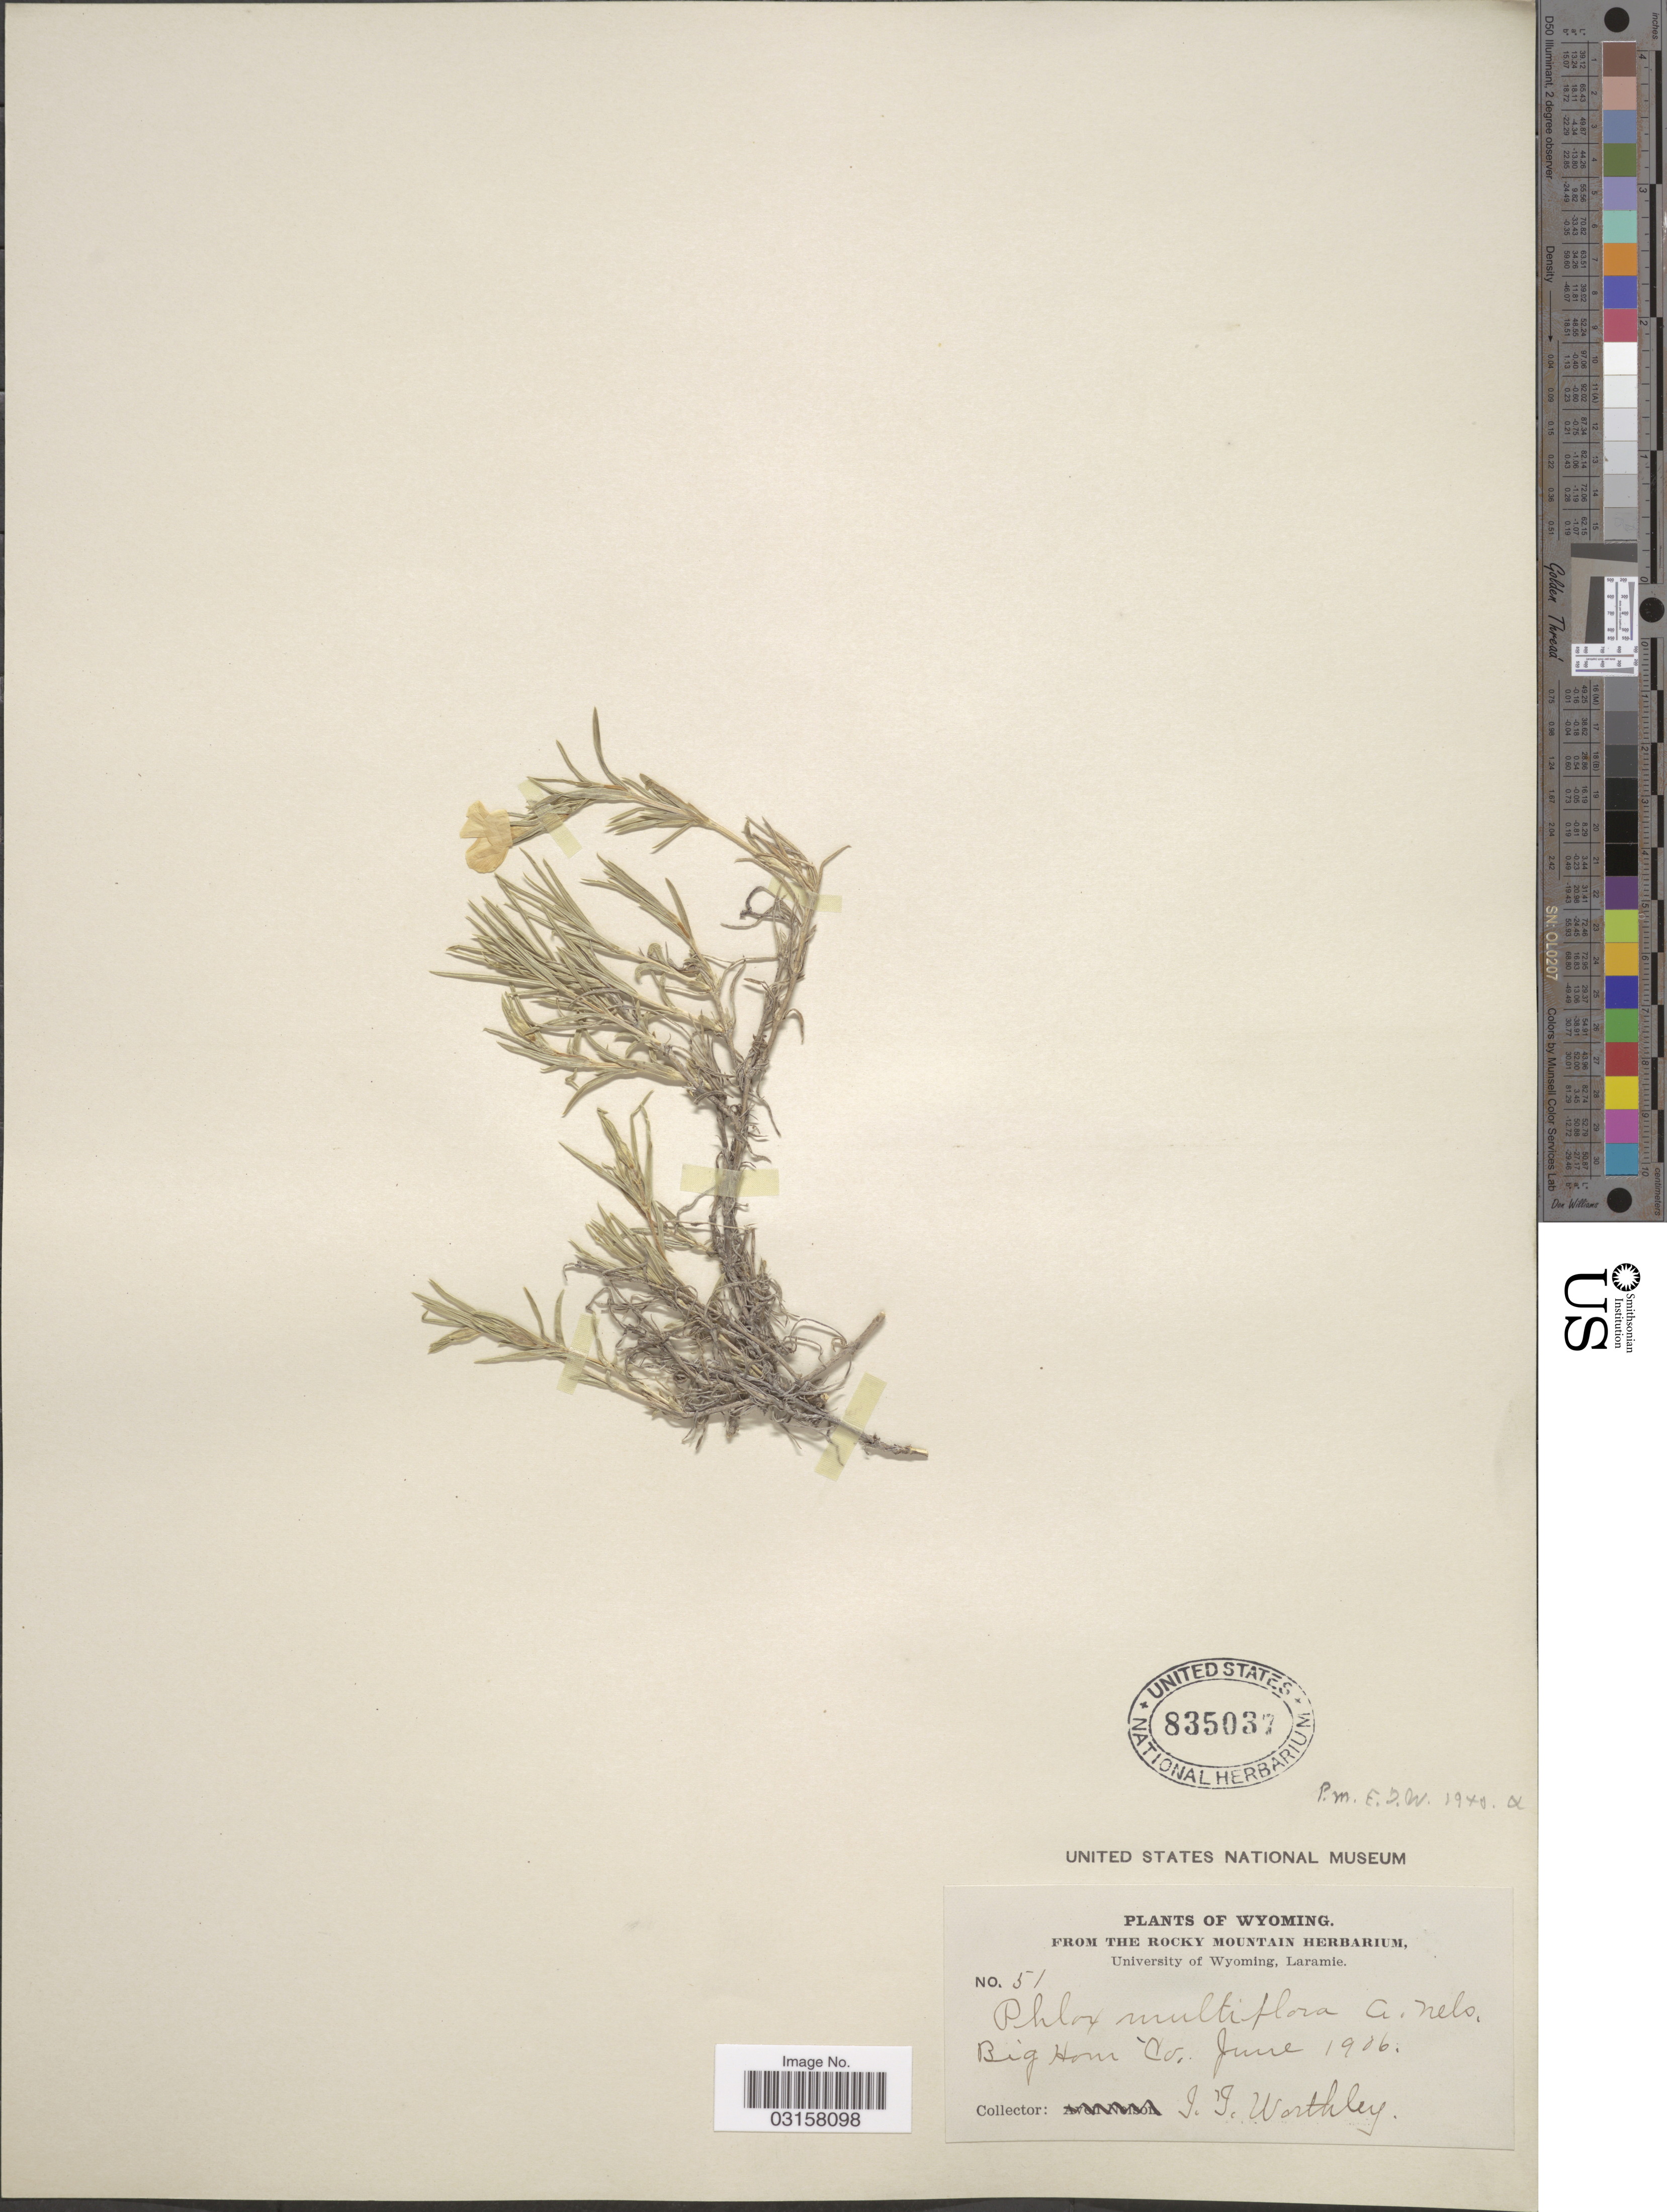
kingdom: Plantae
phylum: Tracheophyta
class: Magnoliopsida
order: Ericales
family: Polemoniaceae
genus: Phlox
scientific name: Phlox multiflora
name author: A. Nelson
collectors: J. Worthley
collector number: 51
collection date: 1906-06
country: United States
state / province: Wyoming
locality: Big Horn Co.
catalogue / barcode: US 835037